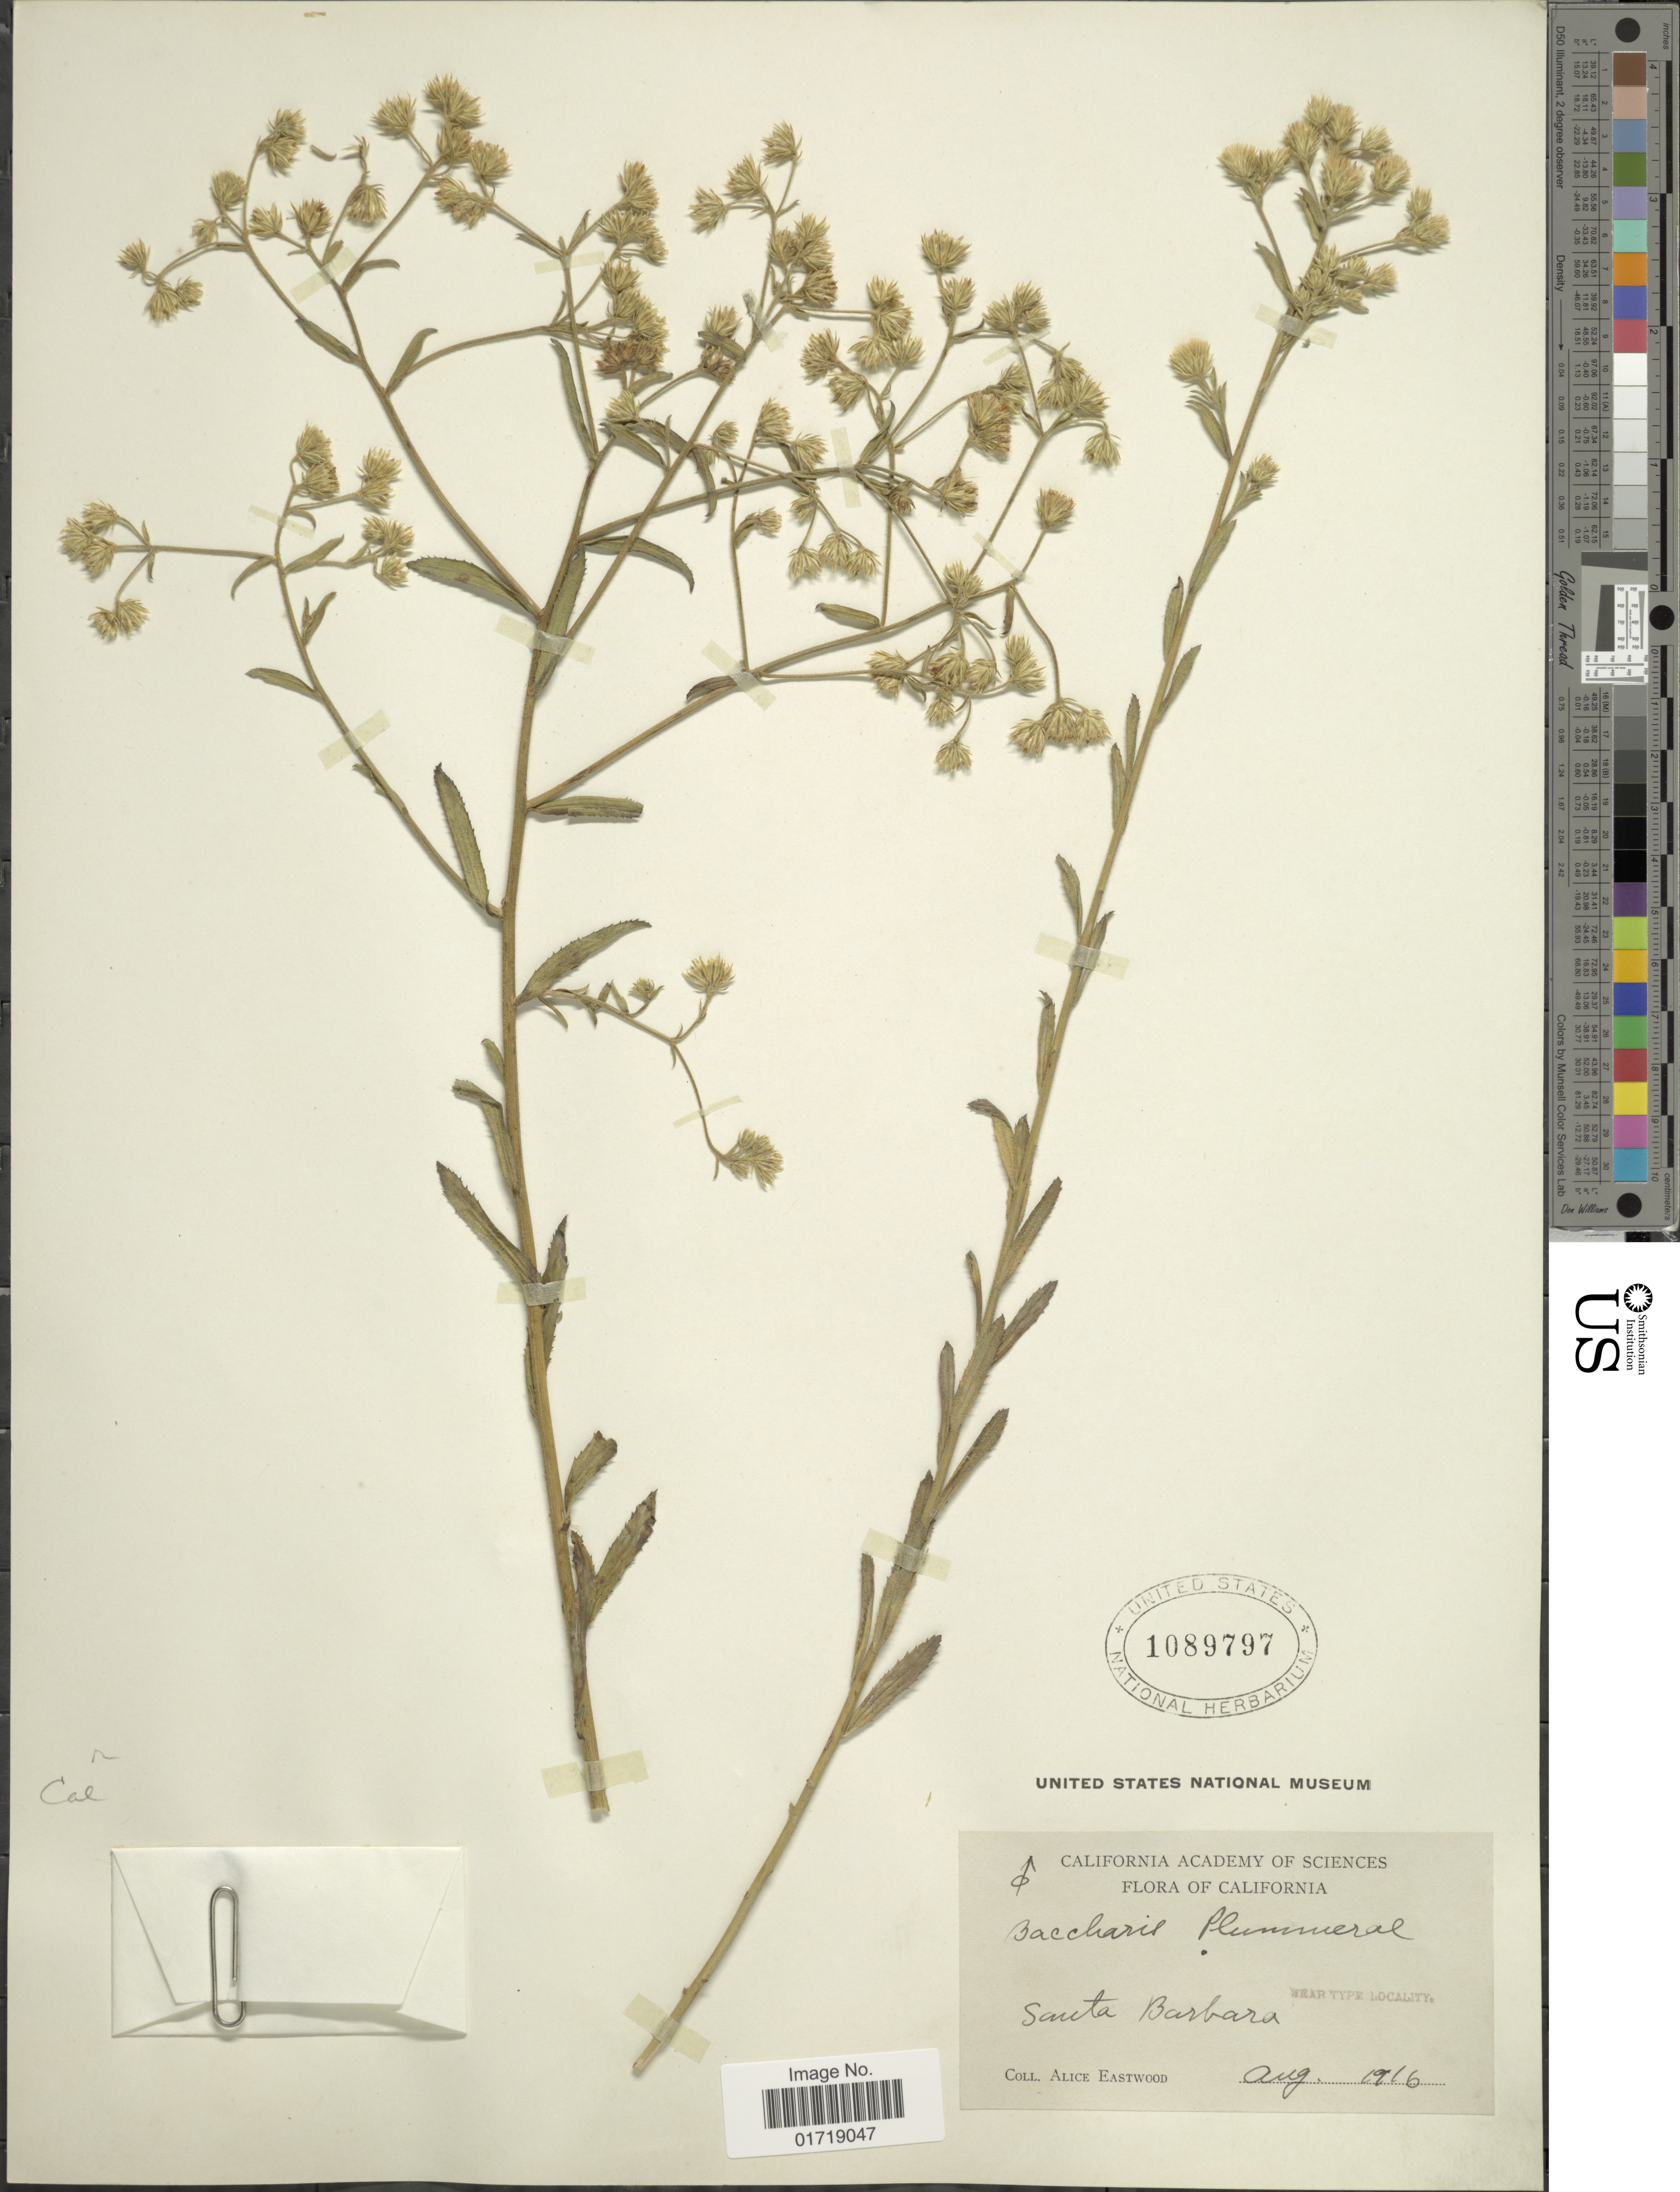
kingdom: Plantae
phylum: Tracheophyta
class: Magnoliopsida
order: Asterales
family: Asteraceae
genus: Baccharis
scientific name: Baccharis plummerae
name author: A. Gray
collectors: A. Eastwood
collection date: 1916-08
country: United States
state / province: California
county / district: Santa Barbara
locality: Santa Barbara, Near Type Locality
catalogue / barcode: US 1089797